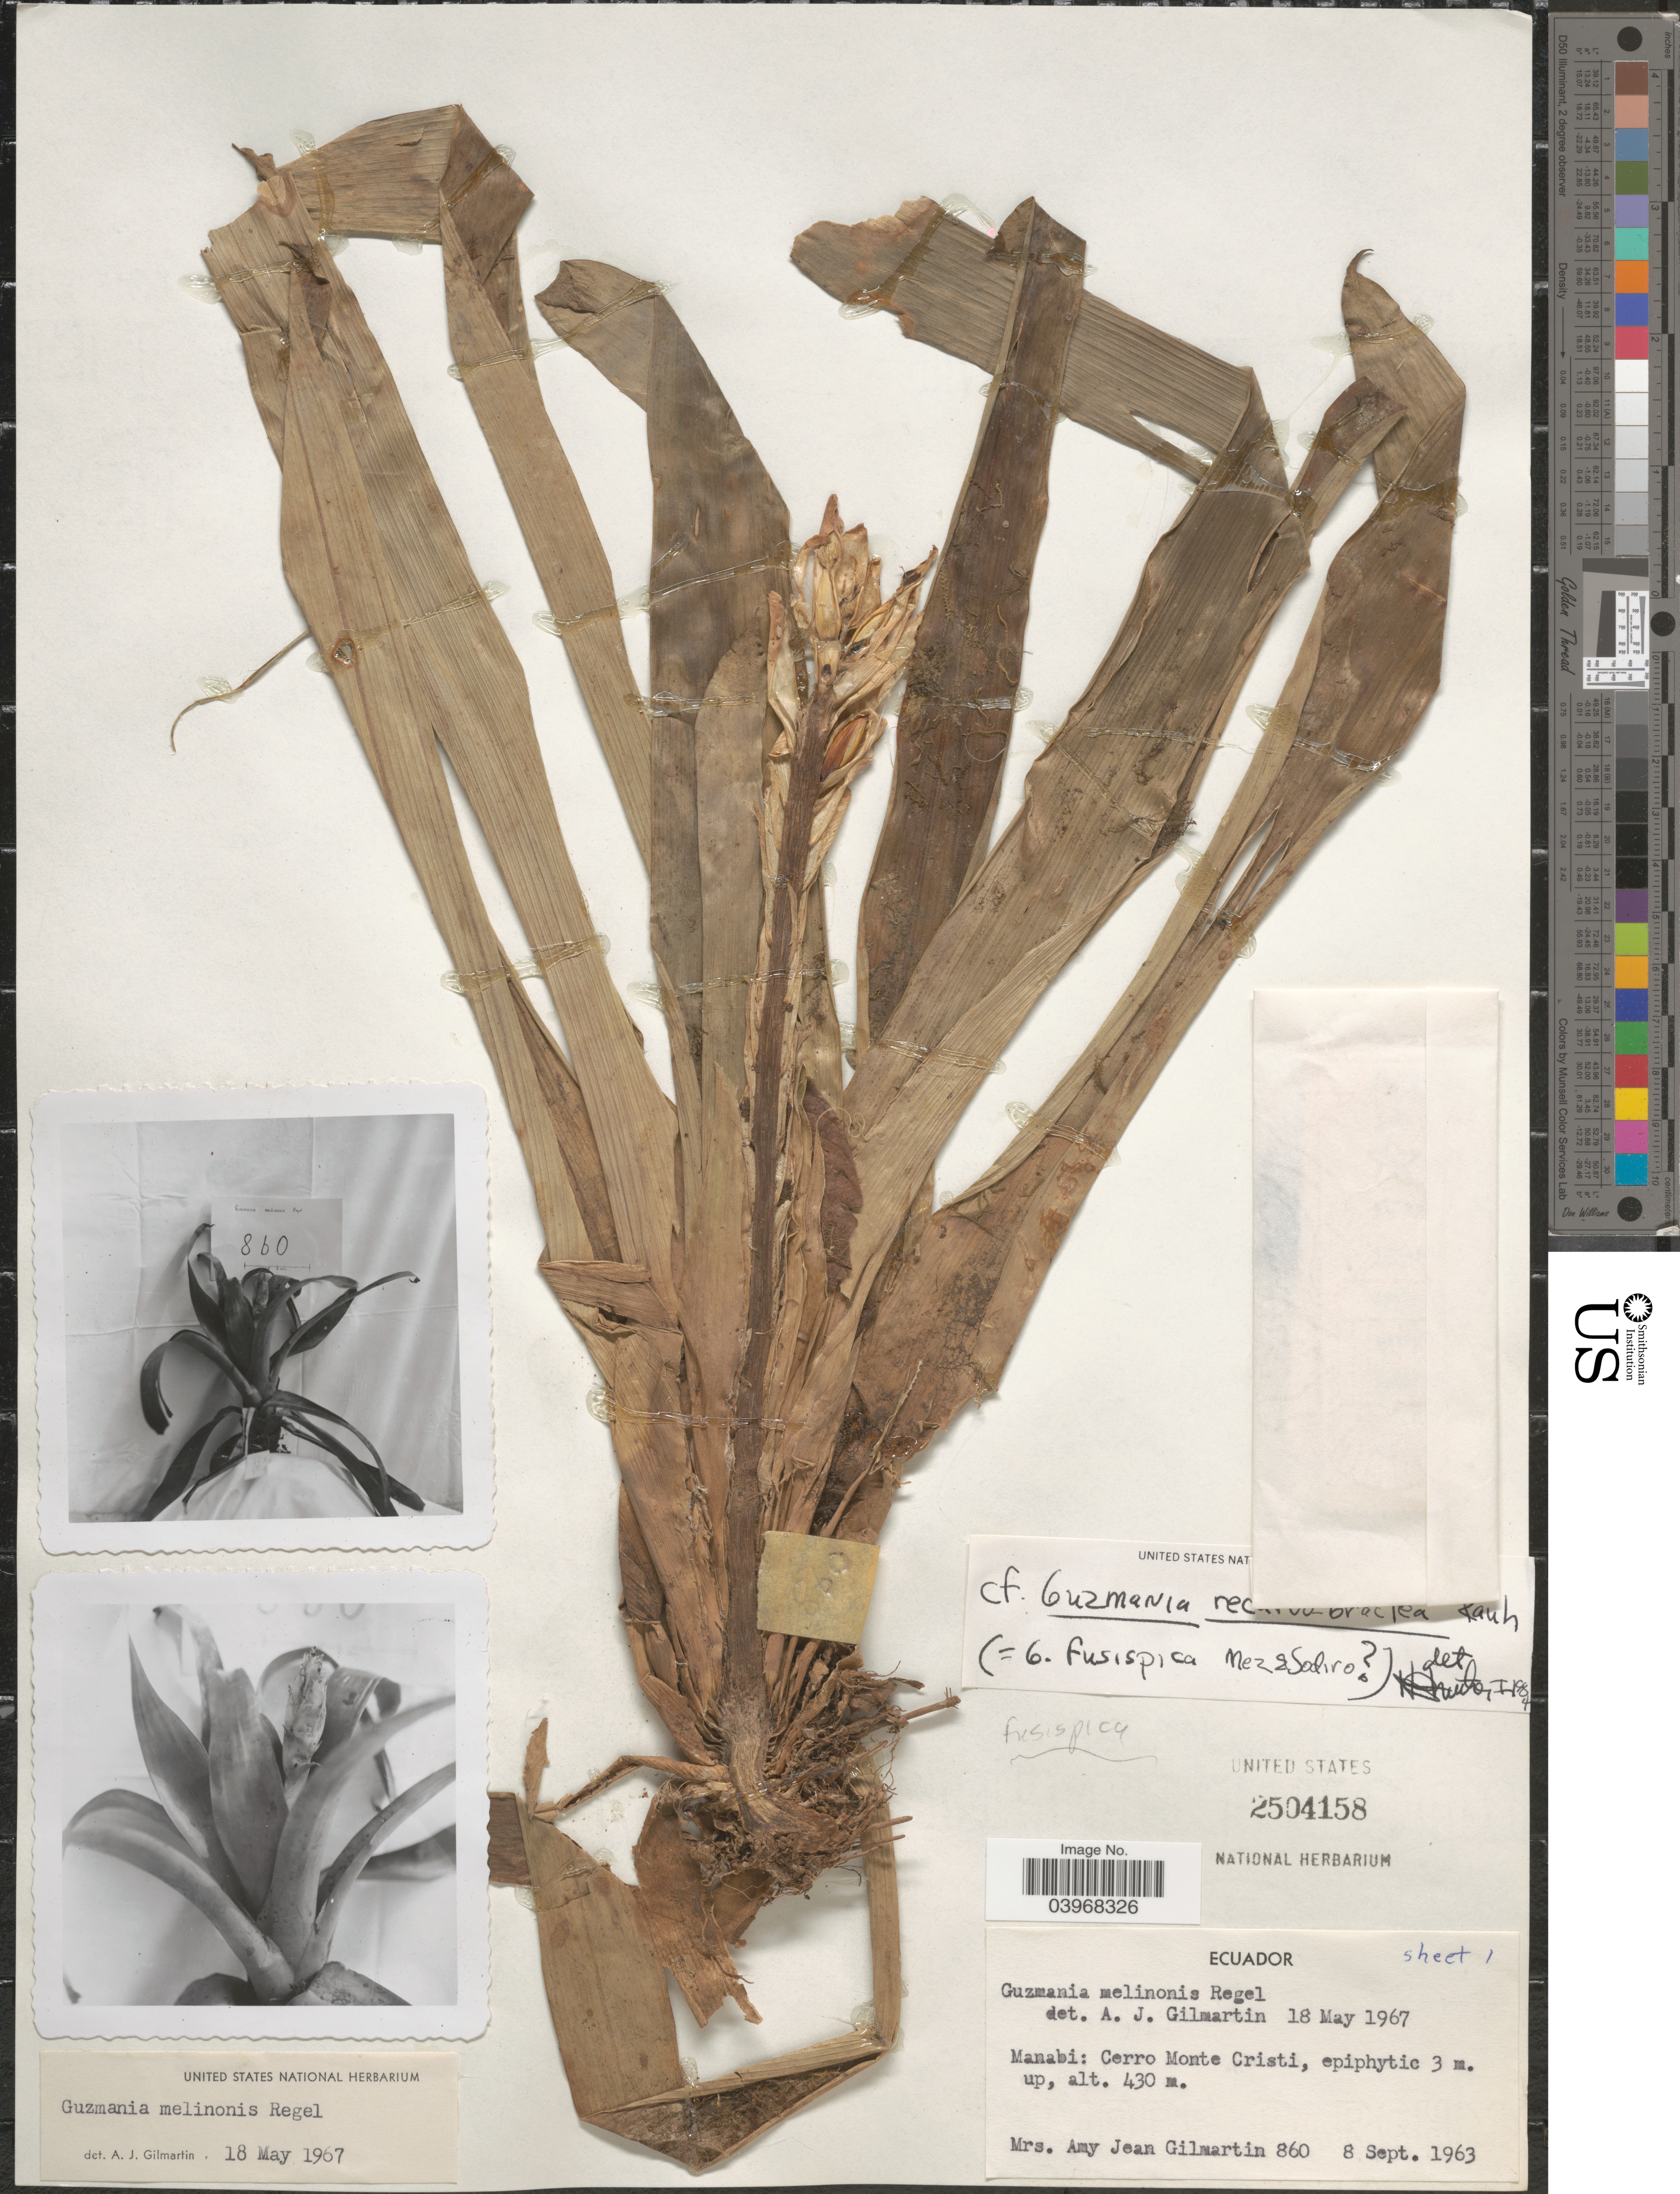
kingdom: Plantae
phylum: Tracheophyta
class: Liliopsida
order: Poales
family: Bromeliaceae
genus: Guzmania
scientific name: Guzmania fusispica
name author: Mez & Sodiro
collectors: A. J. Gilmartin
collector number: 860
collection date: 1963-09-08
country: Ecuador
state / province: Manabí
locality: Cerro Monte Cristi.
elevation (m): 430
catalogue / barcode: US 2504158